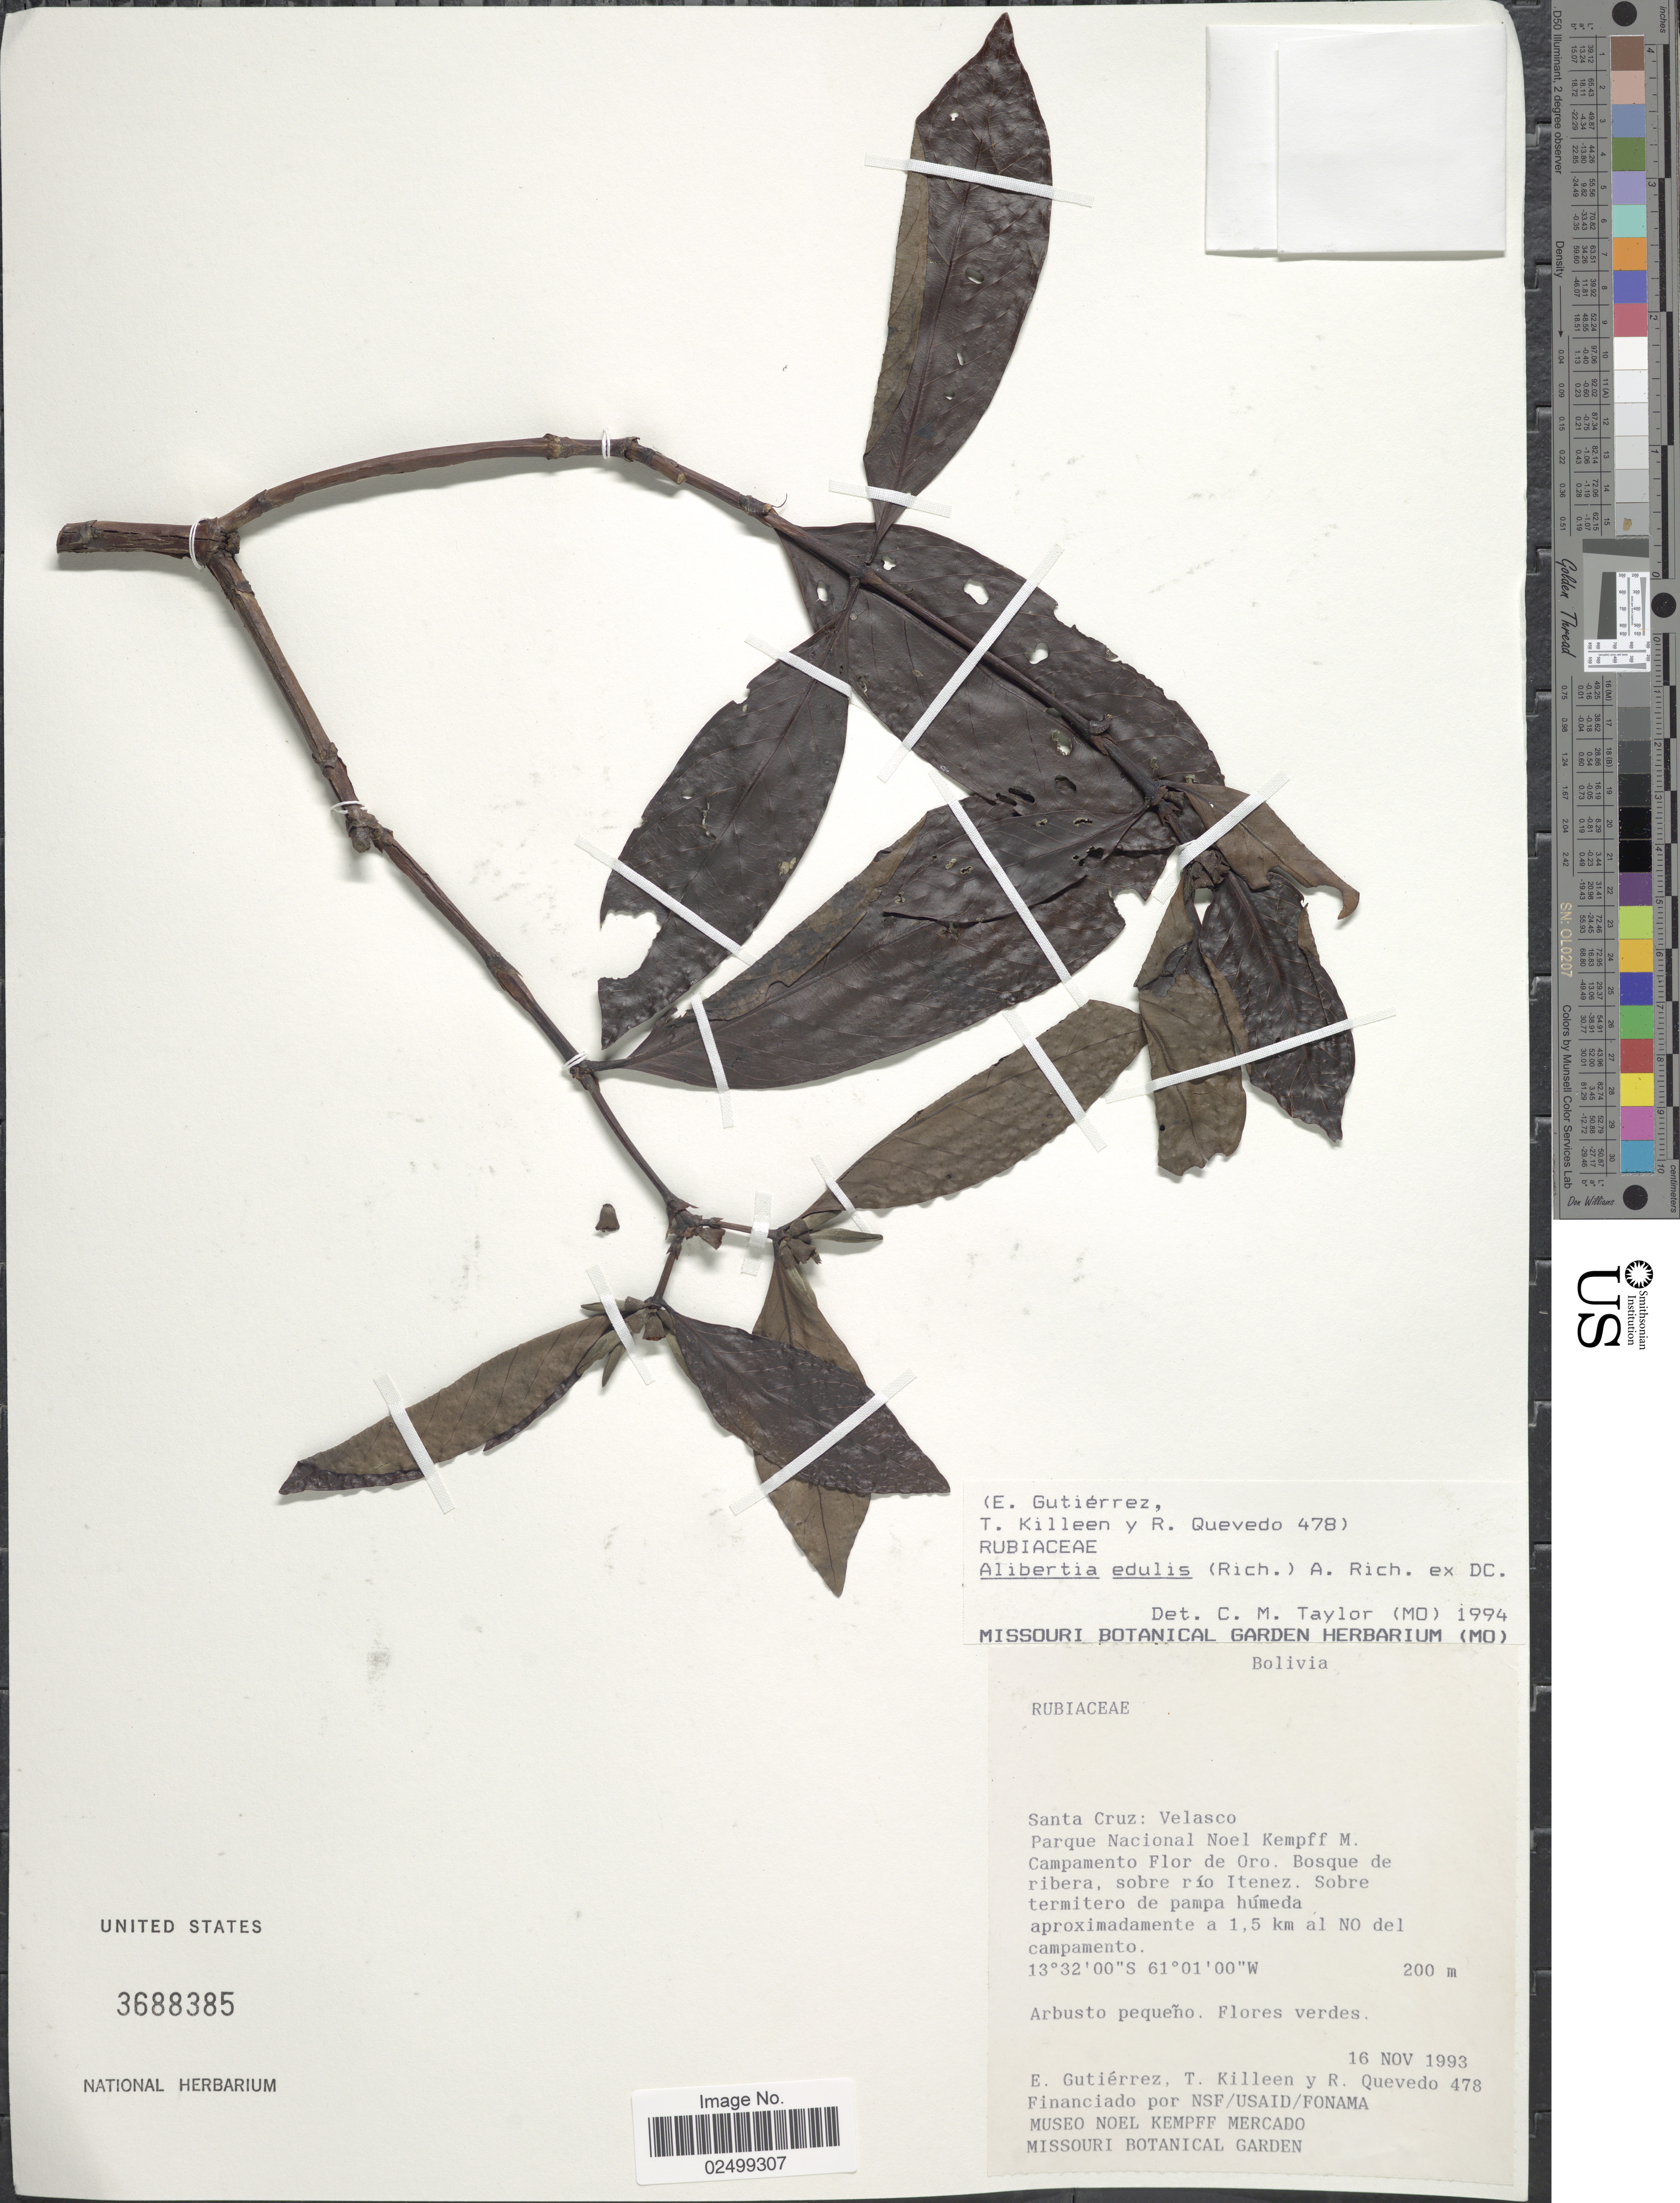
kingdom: Plantae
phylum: Tracheophyta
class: Magnoliopsida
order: Gentianales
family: Rubiaceae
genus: Alibertia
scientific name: Alibertia edulis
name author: (Rich.) A. Rich. ex DC.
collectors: E. Gutiérrez, T. J. Killeen & R. Quevedo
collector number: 478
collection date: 1993-11-16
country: Bolivia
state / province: Santa Cruz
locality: Velasco, Parque Nacional Noel Kempff M. Campamento Flor de Oro. Bosque de ribera, sobre río Itenez. Sobre termitero de pampa húmeda aproximadamente a 1.5 km al NO del campamento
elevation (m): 200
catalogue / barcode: US 3688385